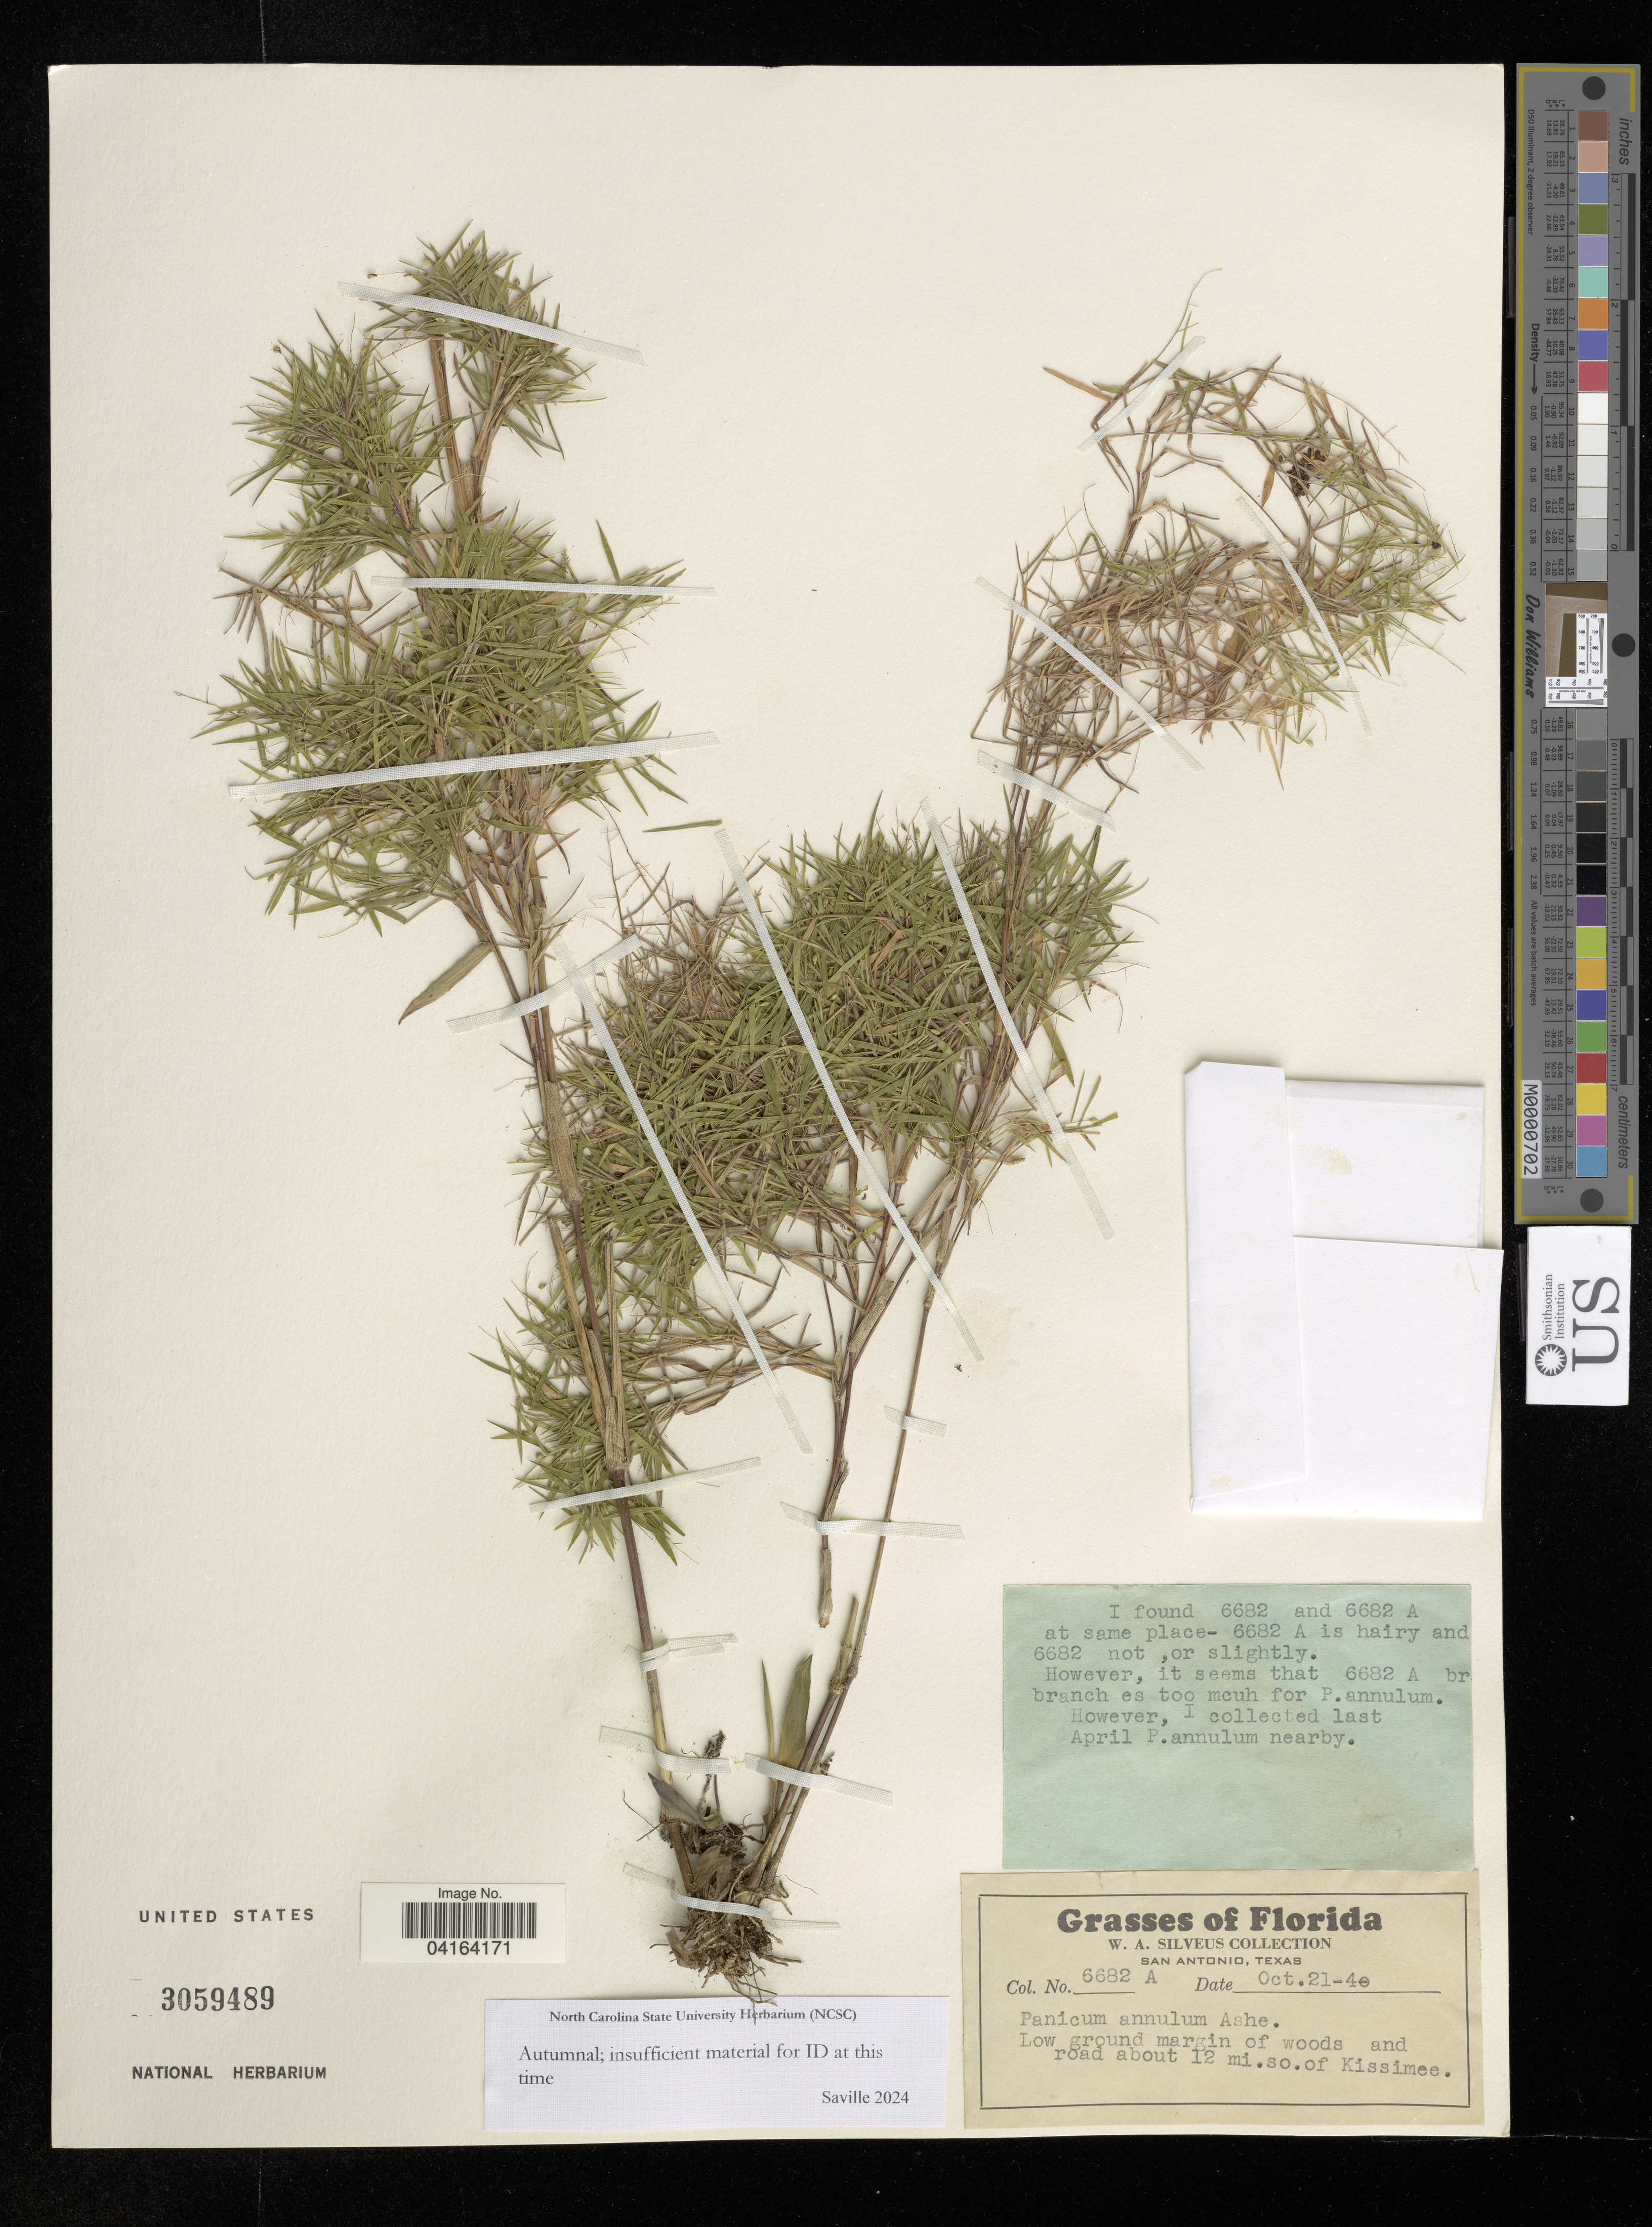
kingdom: Plantae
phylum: Tracheophyta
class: Liliopsida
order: Poales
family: Poaceae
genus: Panicum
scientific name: Panicum annulum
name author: Ashe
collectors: W. Silveus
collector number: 6682 A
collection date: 1940-10-21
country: United States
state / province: Florida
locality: Road about 12 mi. so. of Kissimee.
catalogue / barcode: US 3059489